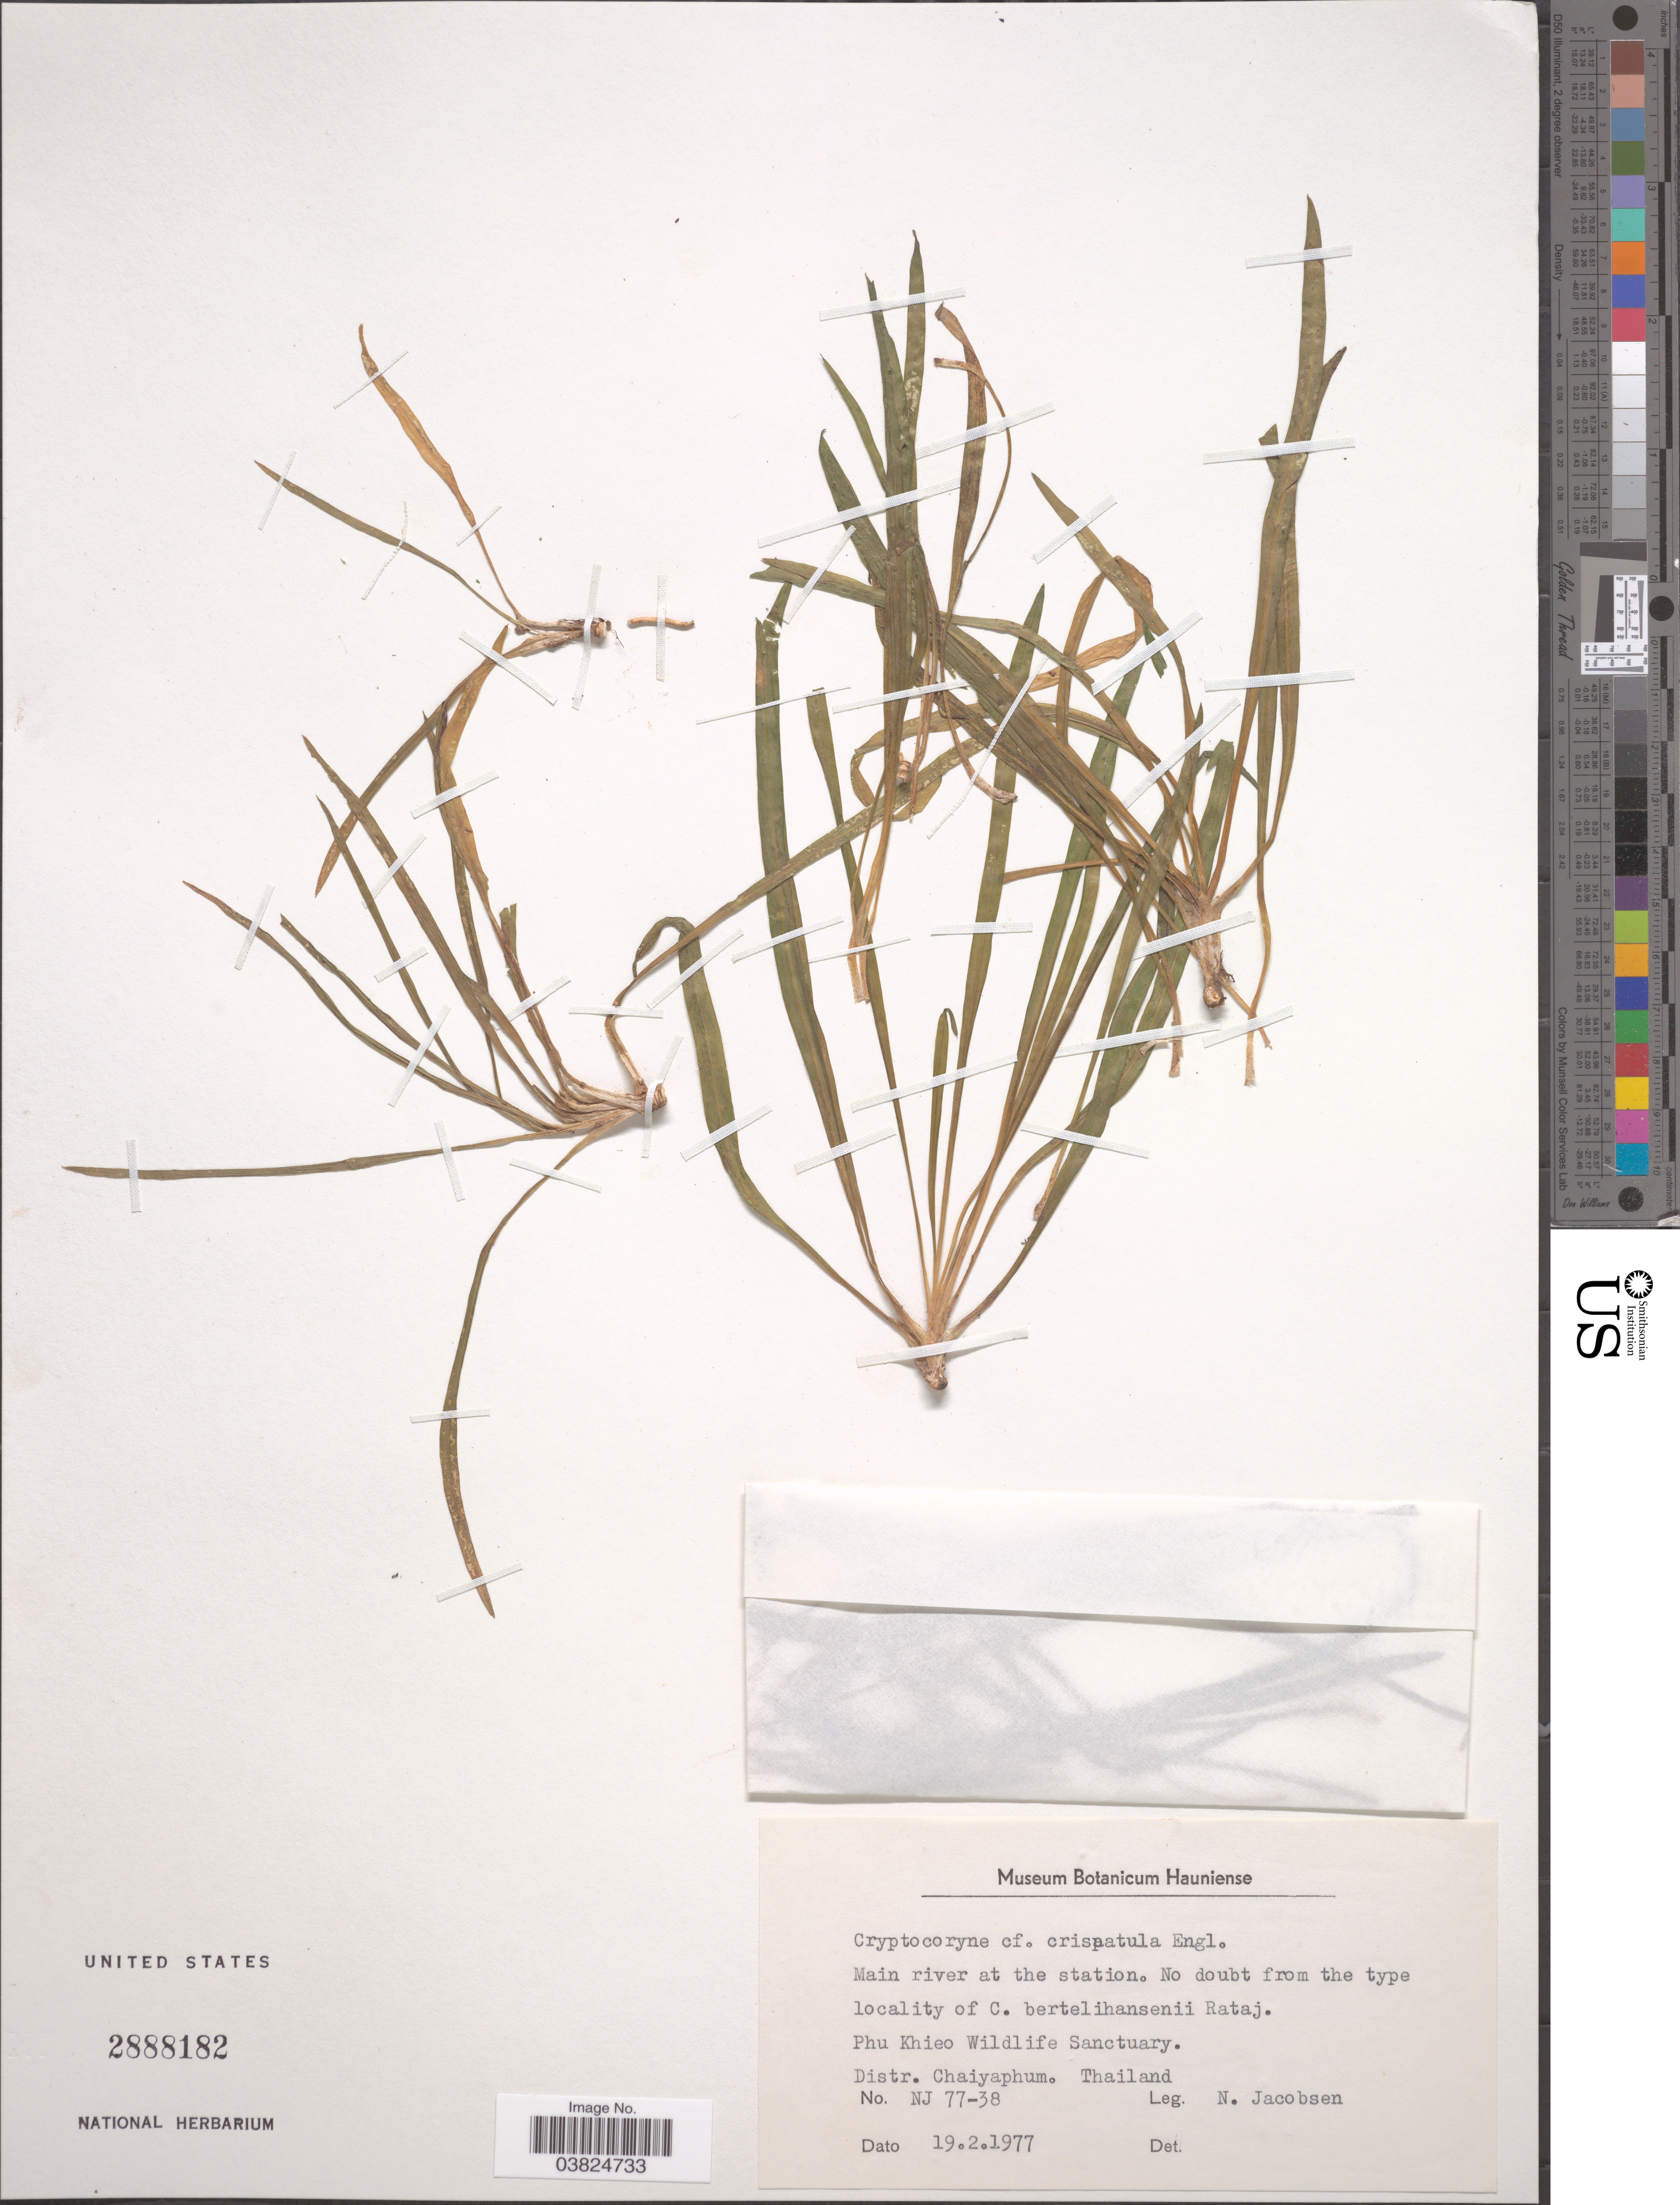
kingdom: Plantae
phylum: Tracheophyta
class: Liliopsida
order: Alismatales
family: Araceae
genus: Cryptocoryne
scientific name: Cryptocoryne crispatula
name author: Engl.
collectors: N. Jacobsen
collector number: NJ77-38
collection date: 1977-02-19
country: Thailand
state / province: Chaiyaphum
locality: Phu Khieo Wildlife Sanctuary, Distr. Chaiyaphum.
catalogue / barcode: US 2888182